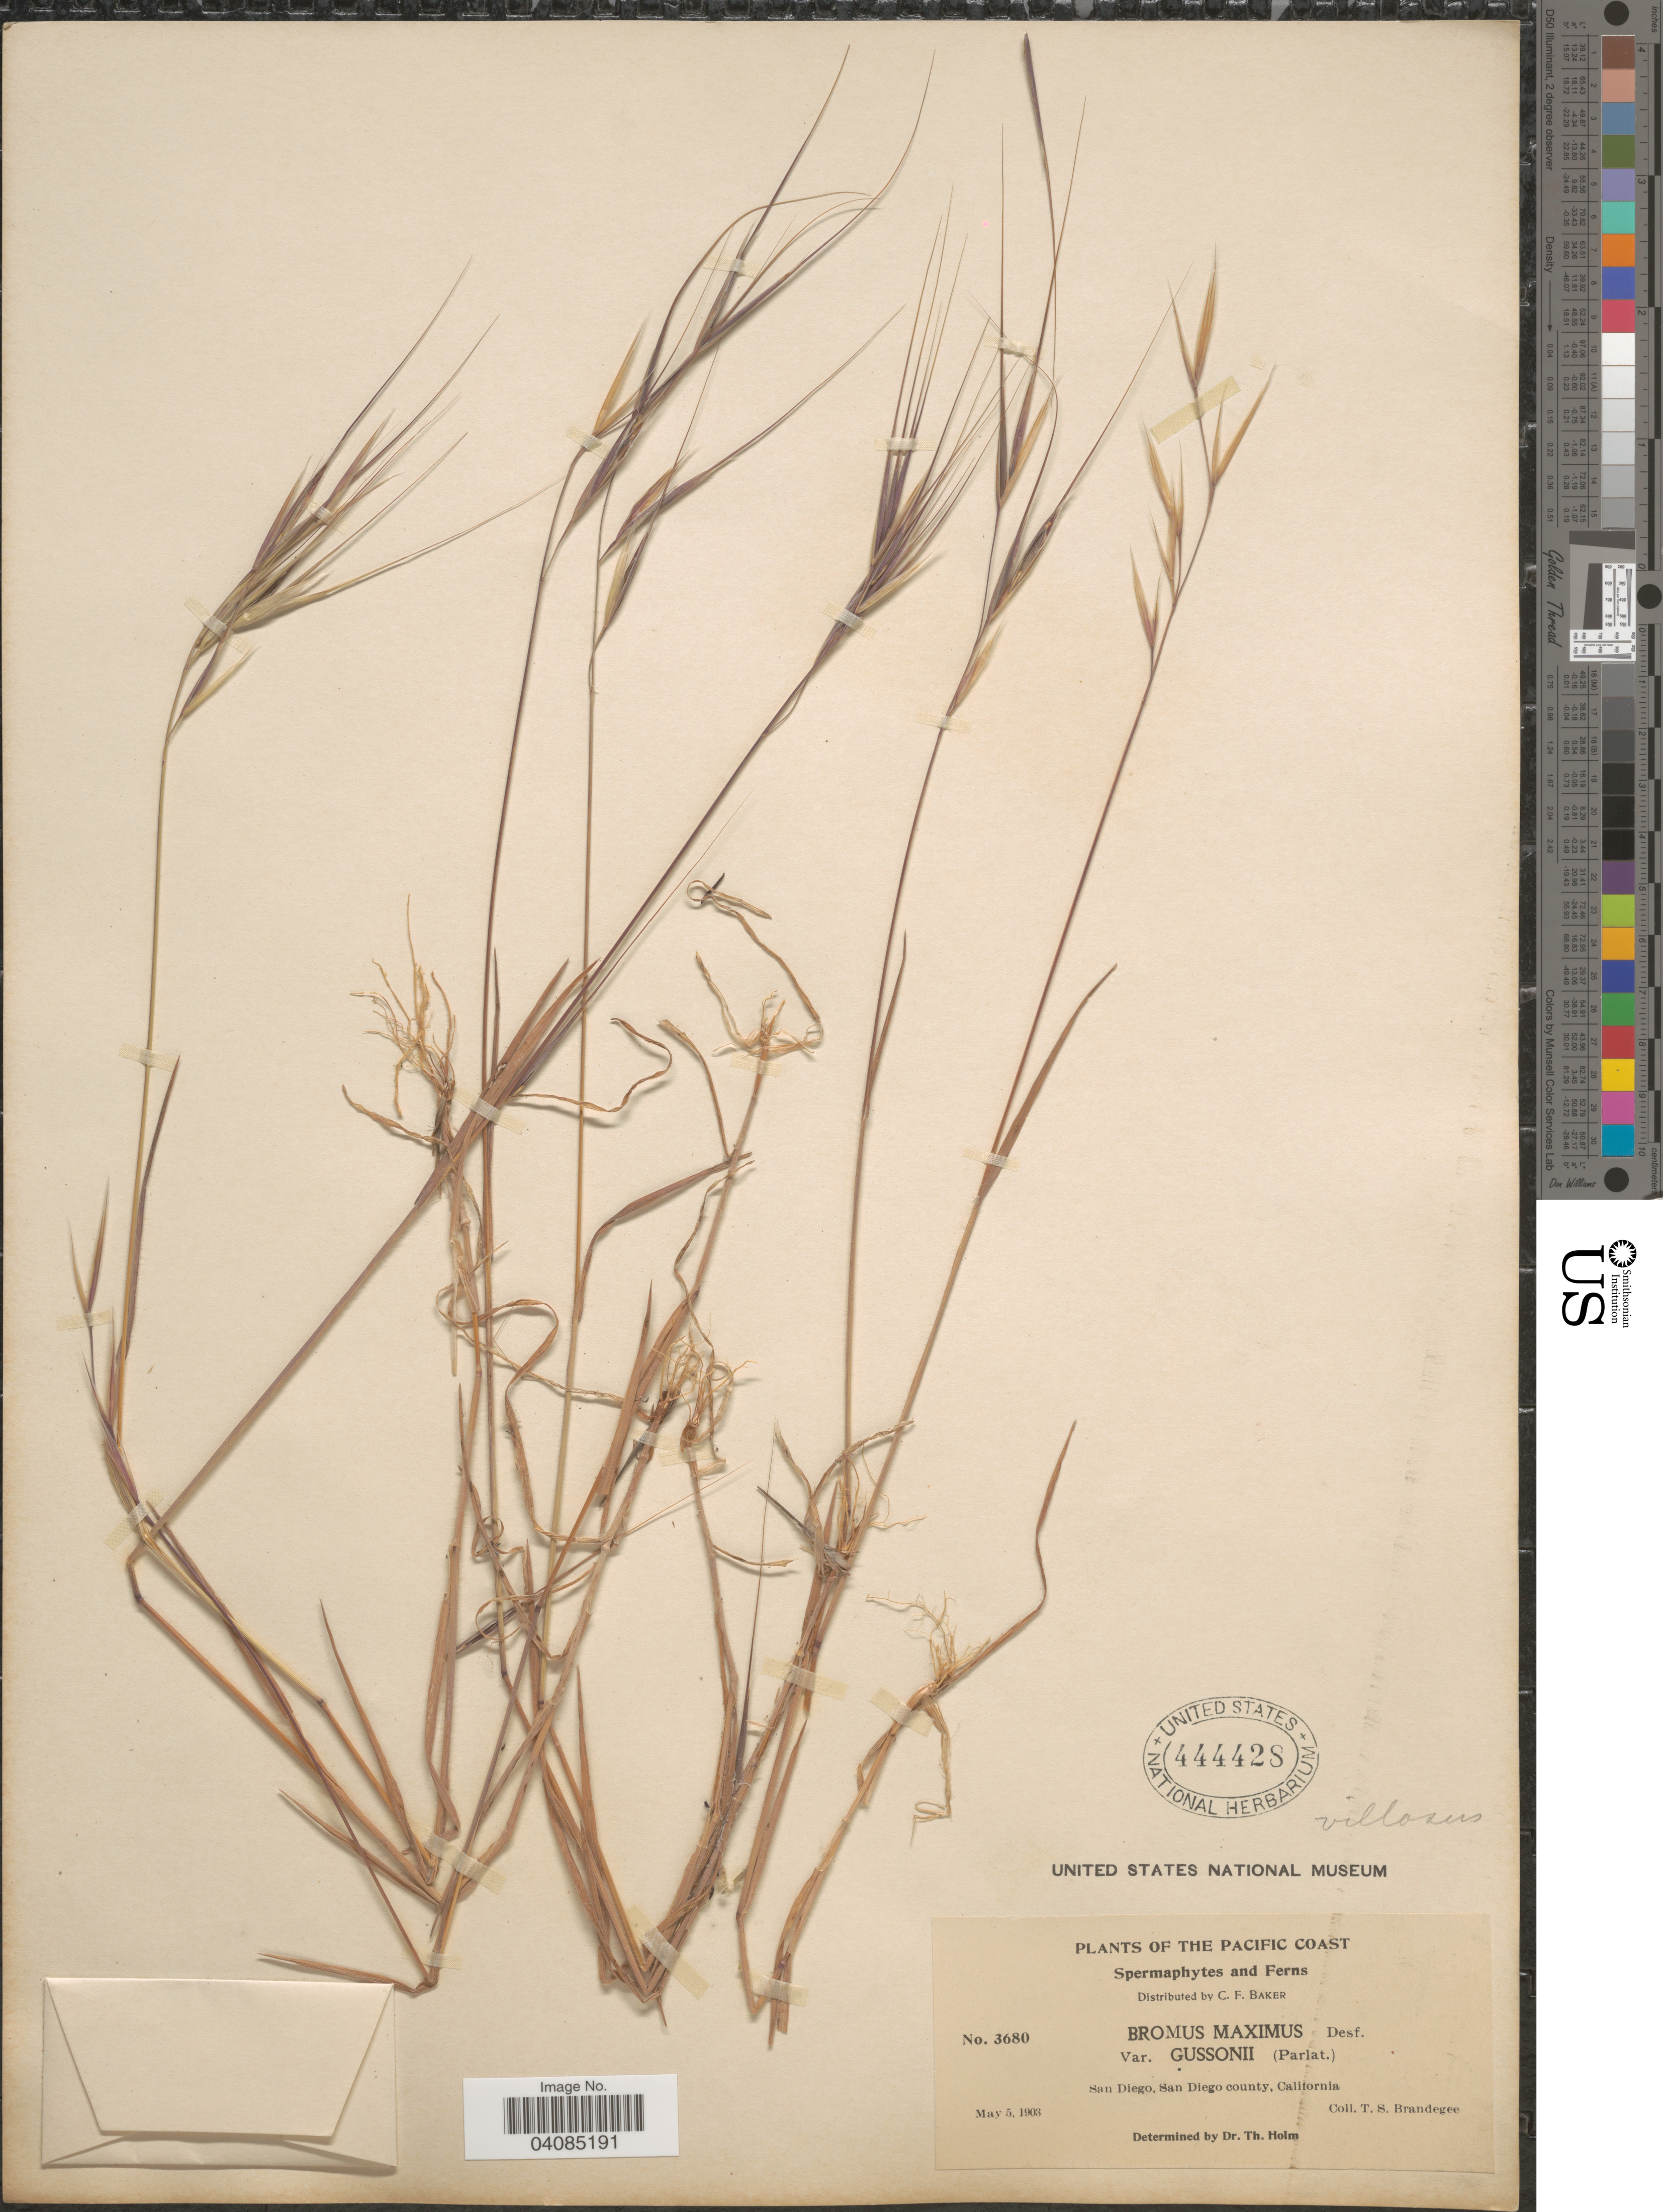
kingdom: Plantae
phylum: Tracheophyta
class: Liliopsida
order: Poales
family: Poaceae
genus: Bromus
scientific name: Bromus rigidus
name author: Roth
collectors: T. S. Brandegee (herbarium)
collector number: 3680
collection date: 1903-05-05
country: United States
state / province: California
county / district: San Diego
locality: The Pacific Coast. San Diego, San Diego county.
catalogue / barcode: US 444428